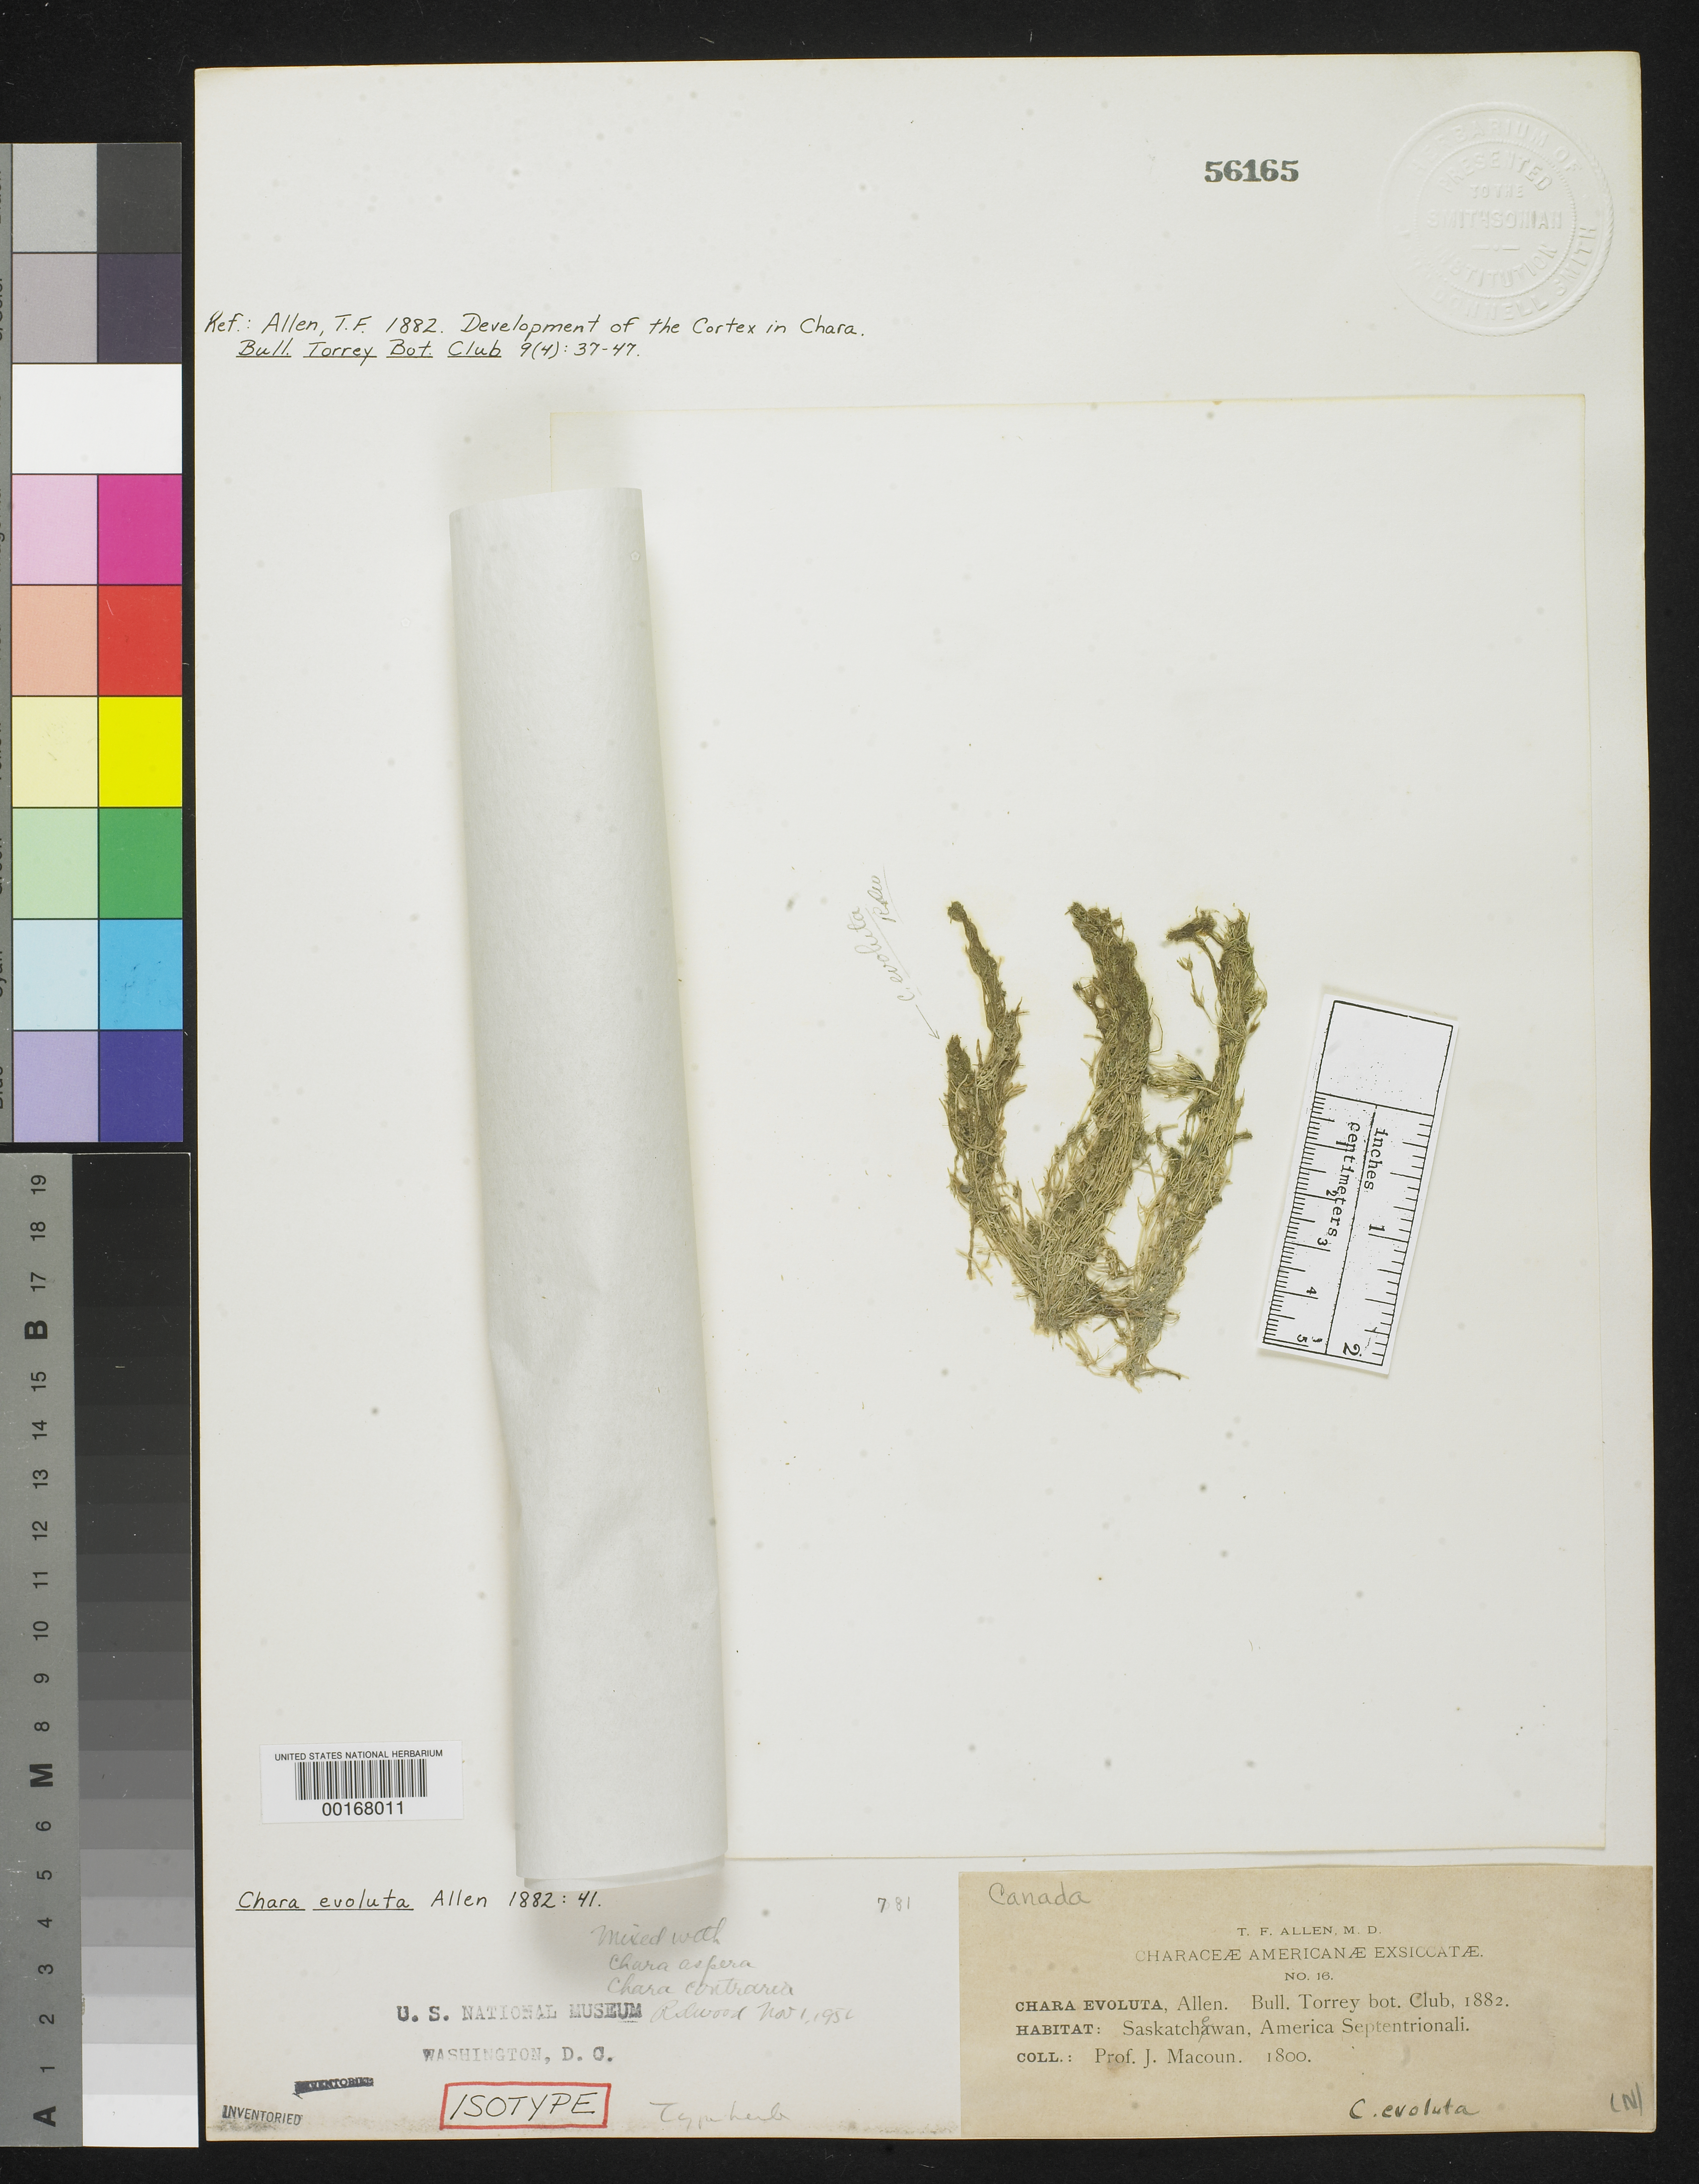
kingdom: Plantae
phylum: Charophyta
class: Charophyceae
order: Charales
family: Characeae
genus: Chara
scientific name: Chara evoluta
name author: Allen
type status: Isotype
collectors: J. Macoun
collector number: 16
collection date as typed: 1800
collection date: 1800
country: Canada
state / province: Saskatchewan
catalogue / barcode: US 56165